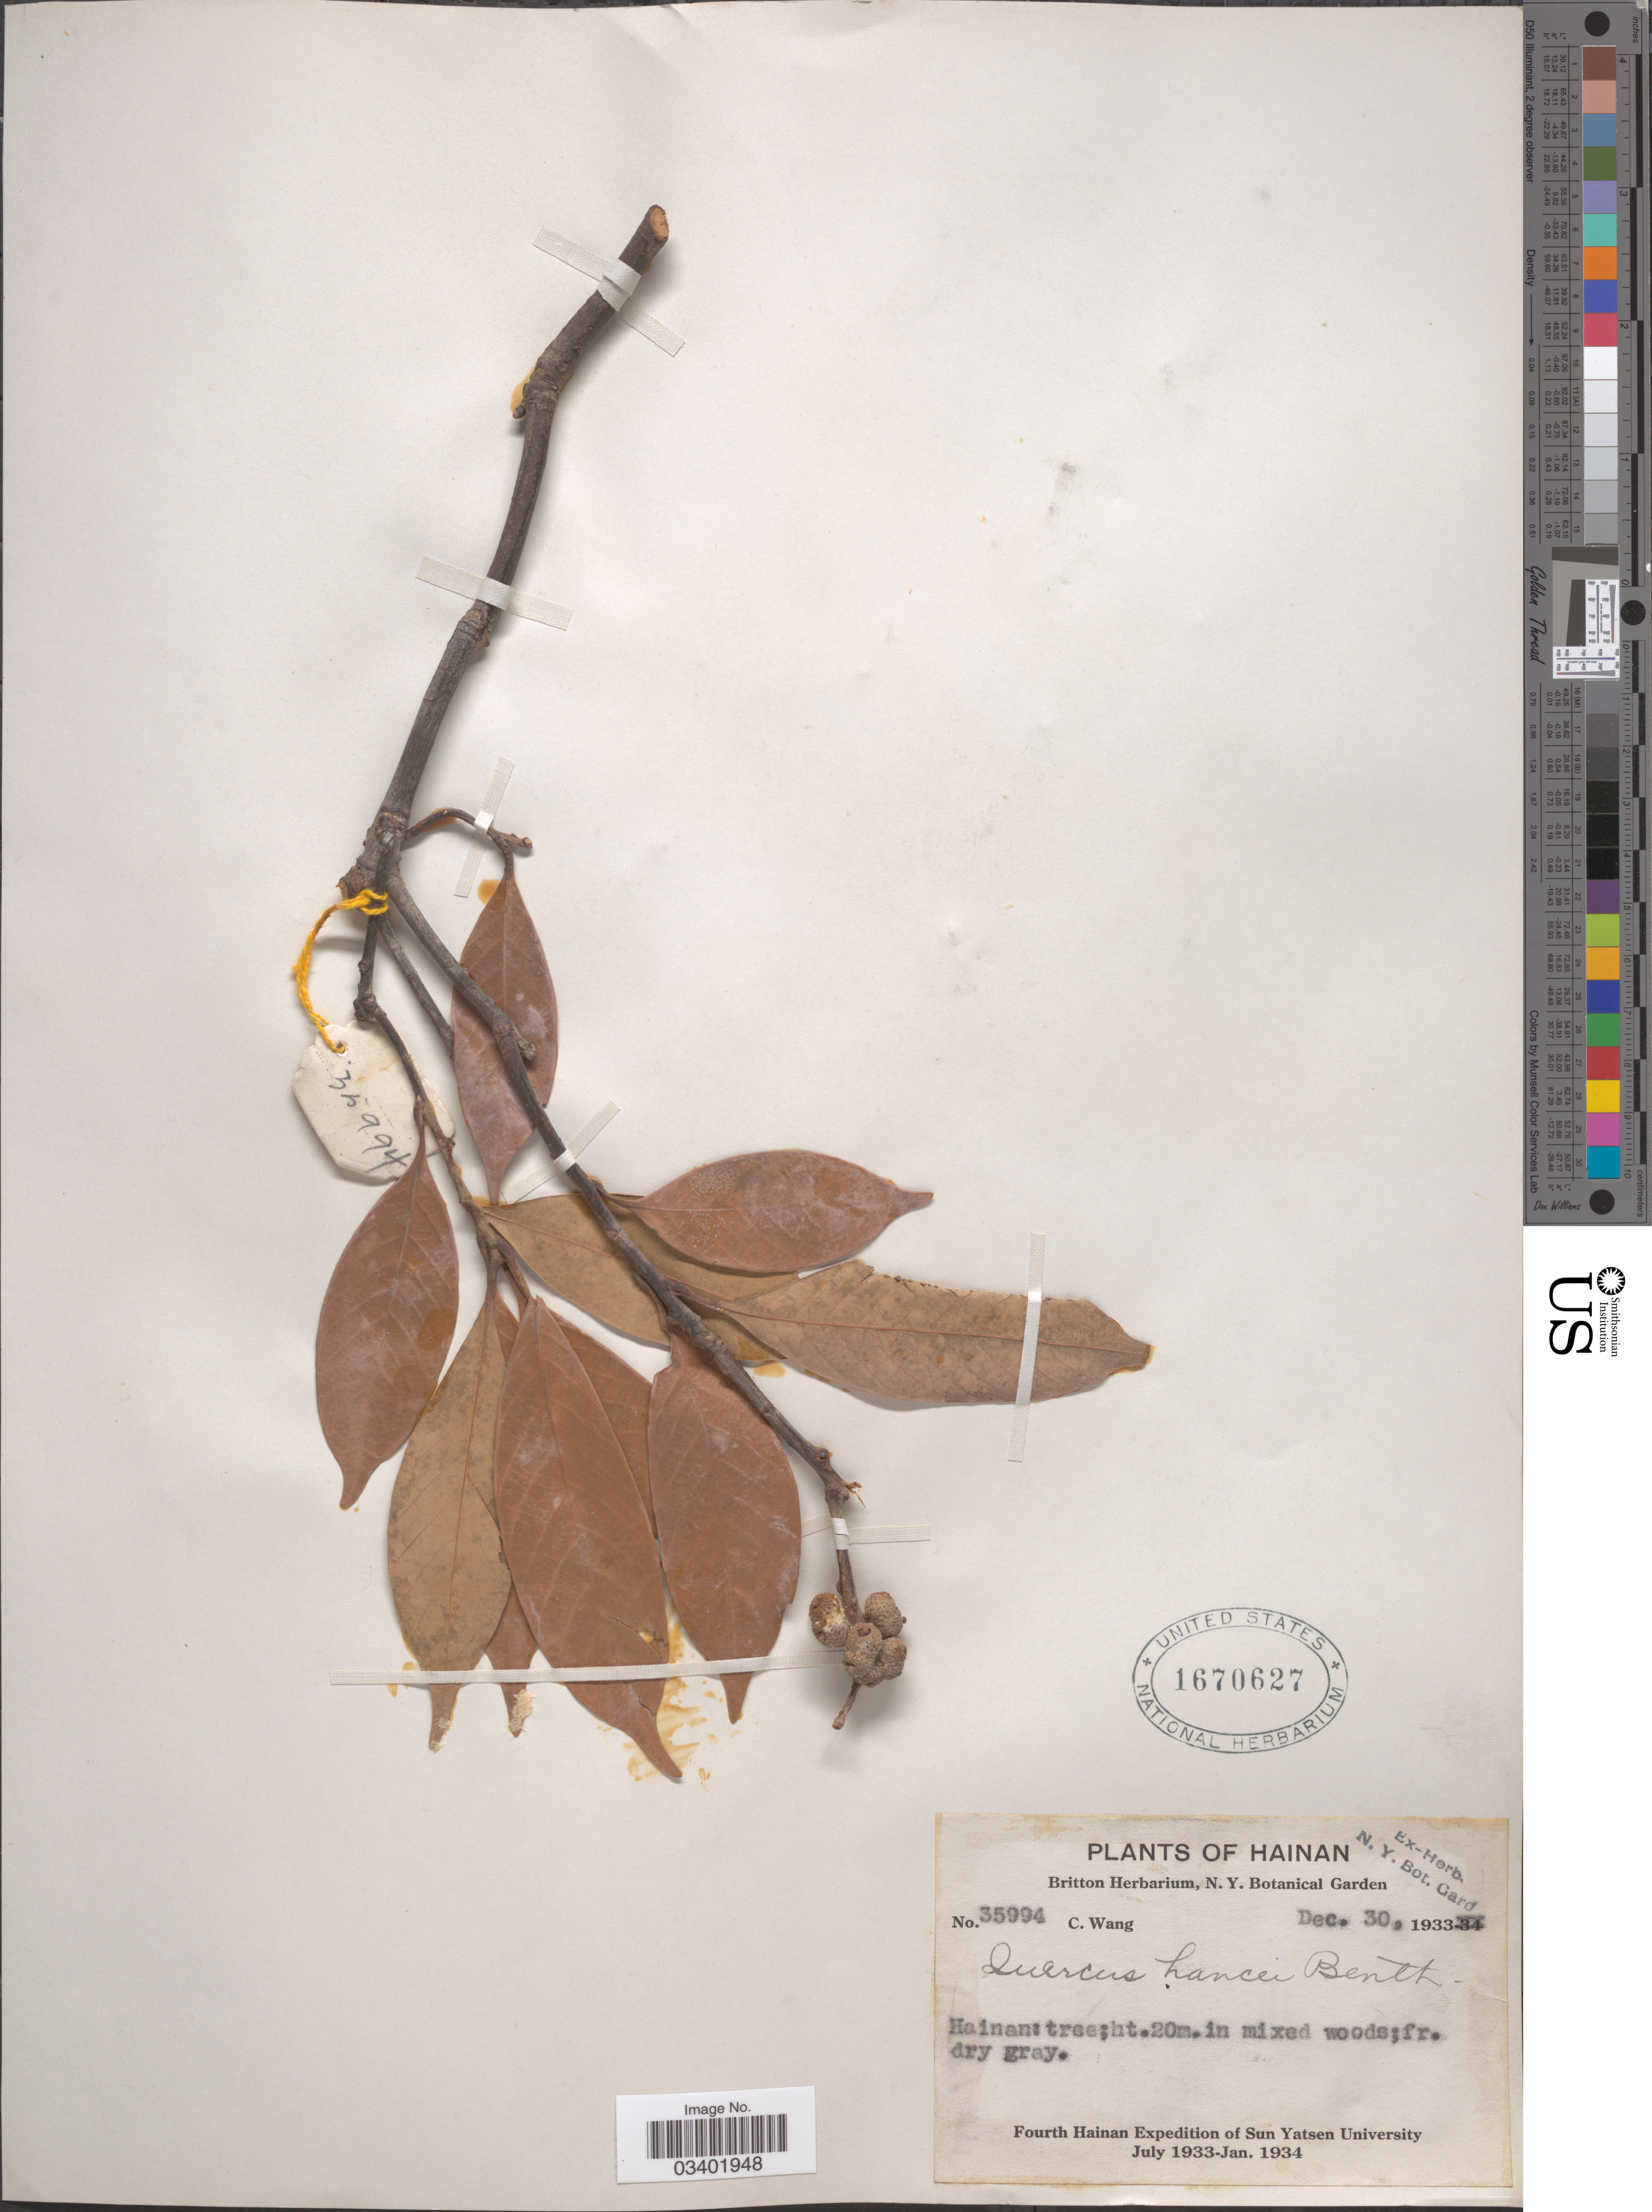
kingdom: Plantae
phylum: Tracheophyta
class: Magnoliopsida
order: Fagales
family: Fagaceae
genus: Lithocarpus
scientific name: Lithocarpus hancei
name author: (Benth.) Rehder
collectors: C. Wang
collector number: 35994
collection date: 1933-12-30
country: China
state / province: Hainan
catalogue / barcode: US 1670627